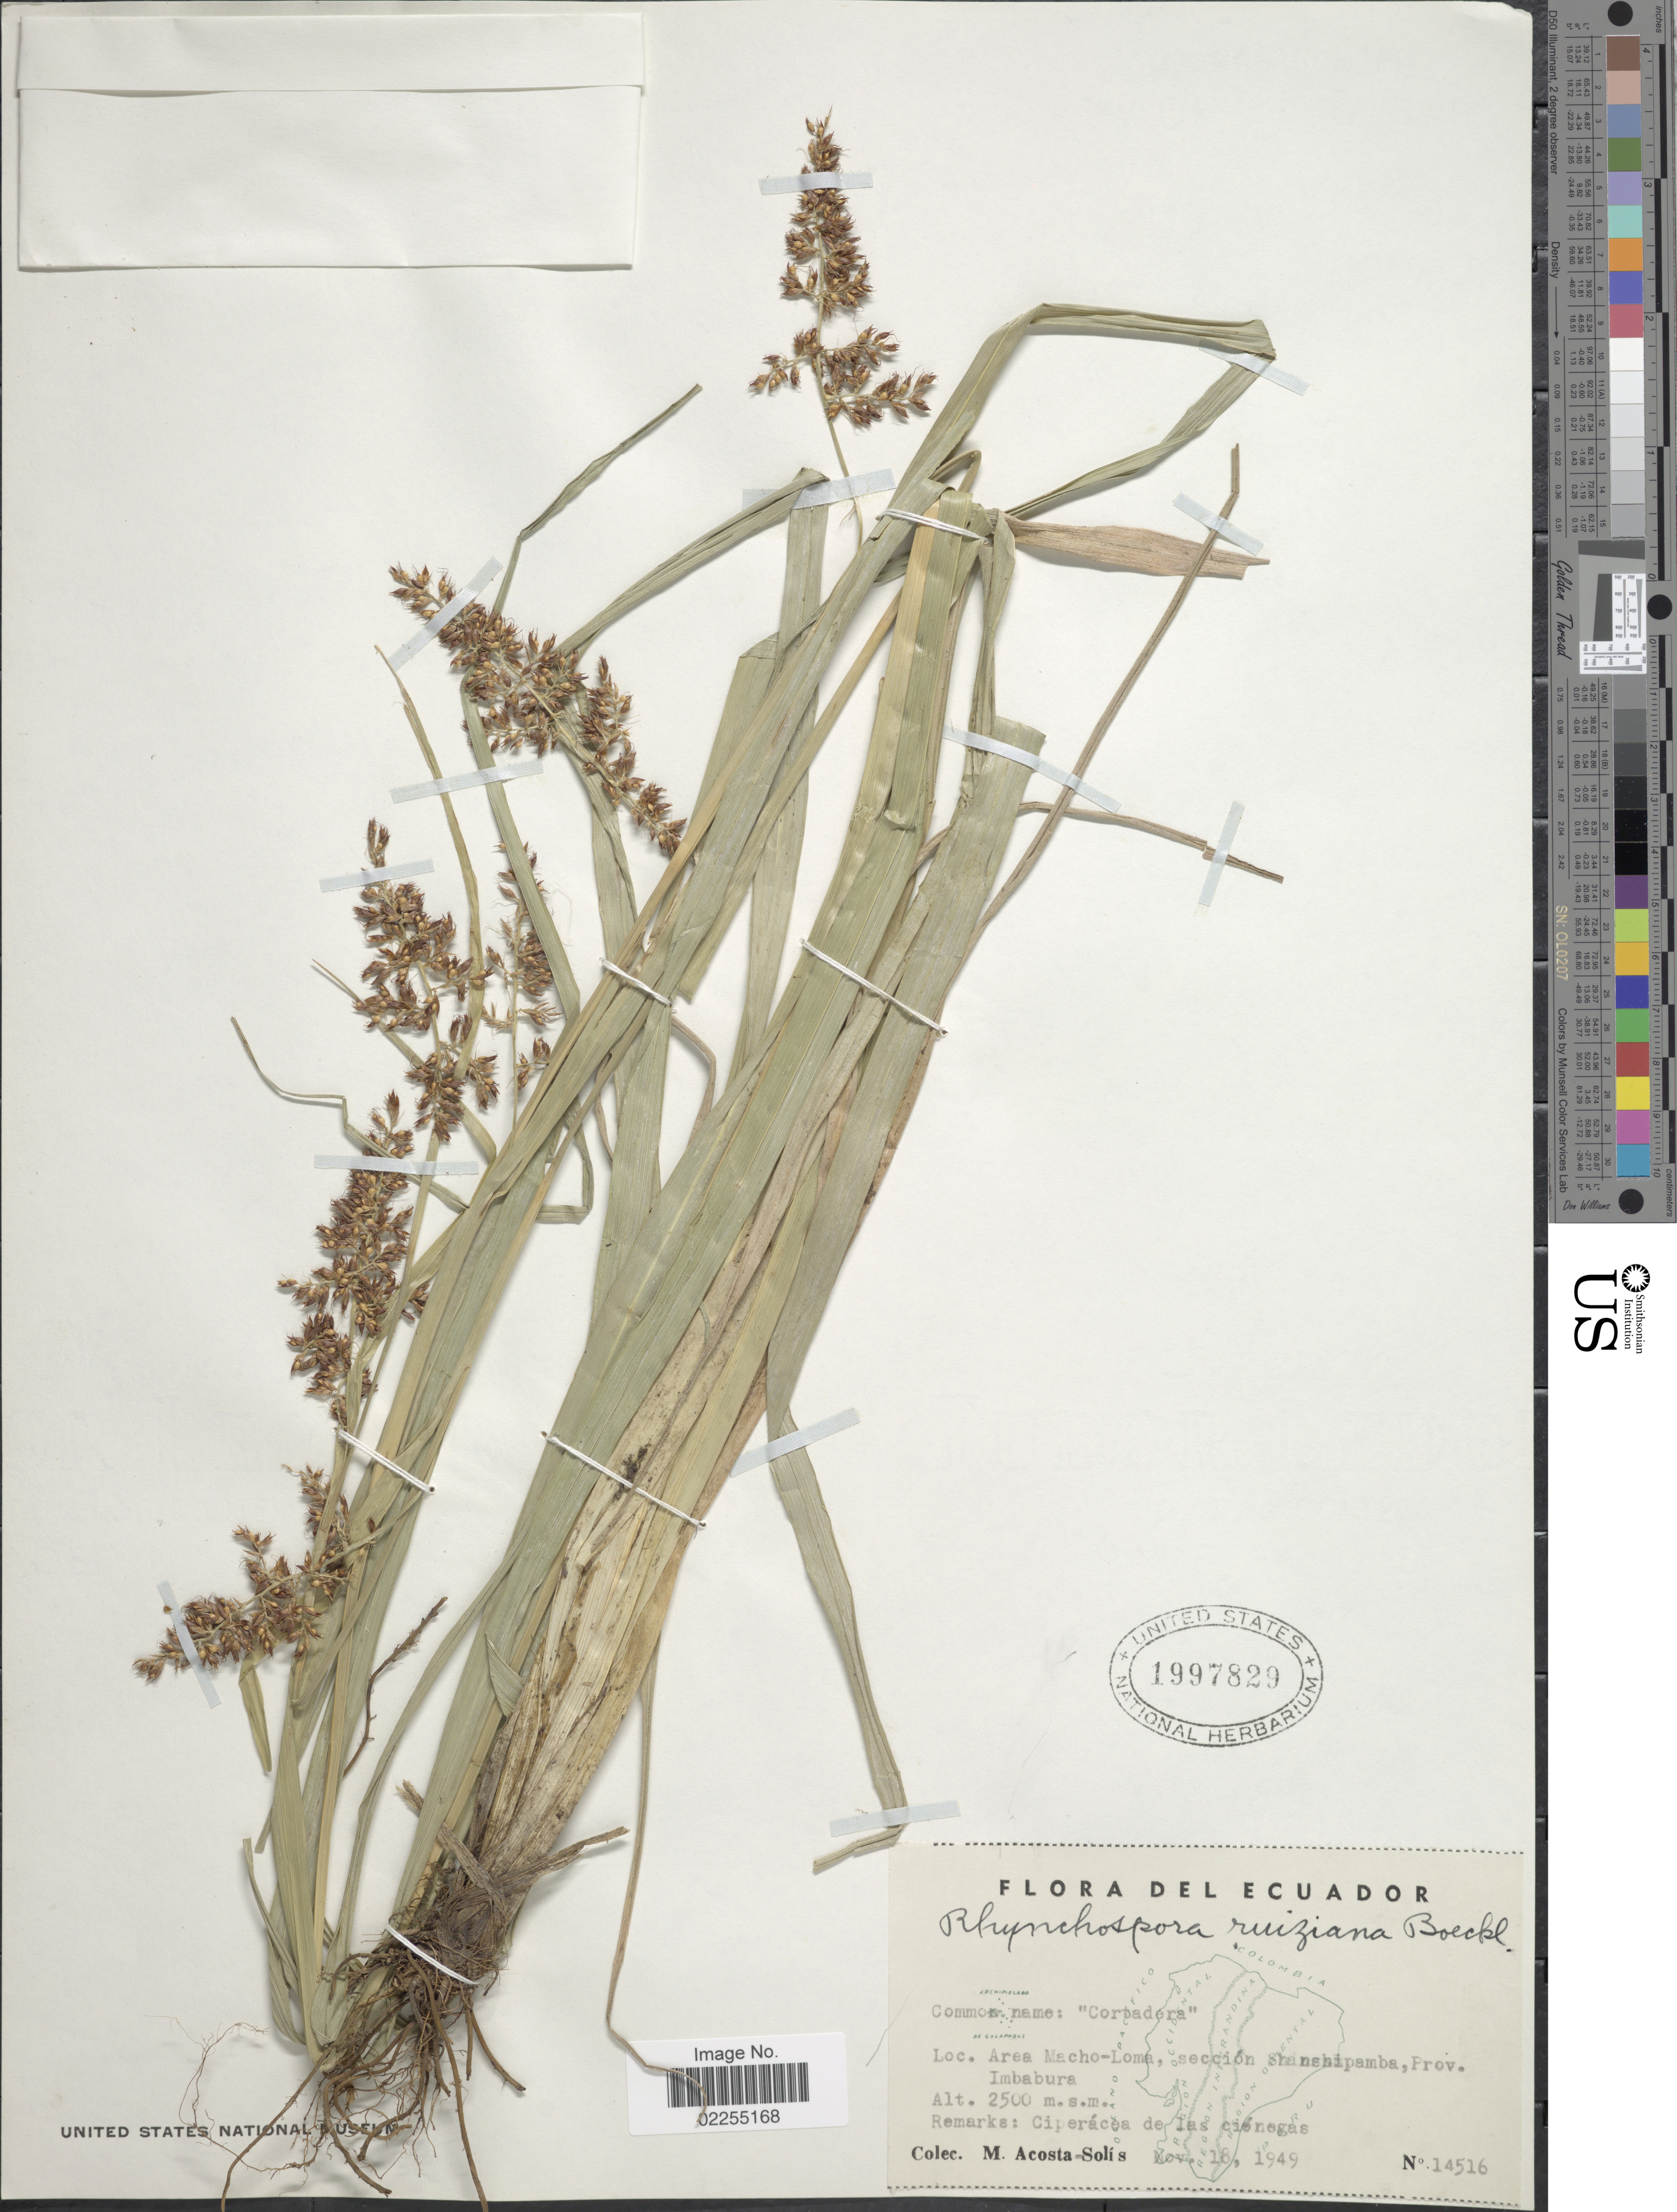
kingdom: Plantae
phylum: Tracheophyta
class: Liliopsida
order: Poales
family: Cyperaceae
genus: Rhynchospora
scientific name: Rhynchospora macrochaeta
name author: Steud. ex Boeckeler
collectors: M. Acosta Solis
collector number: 14516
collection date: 1949-11-18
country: Ecuador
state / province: Imbabura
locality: Area Macho-Loma, seccion Shanshipamba, Prov. Imbabura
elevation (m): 2500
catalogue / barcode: US 1997829